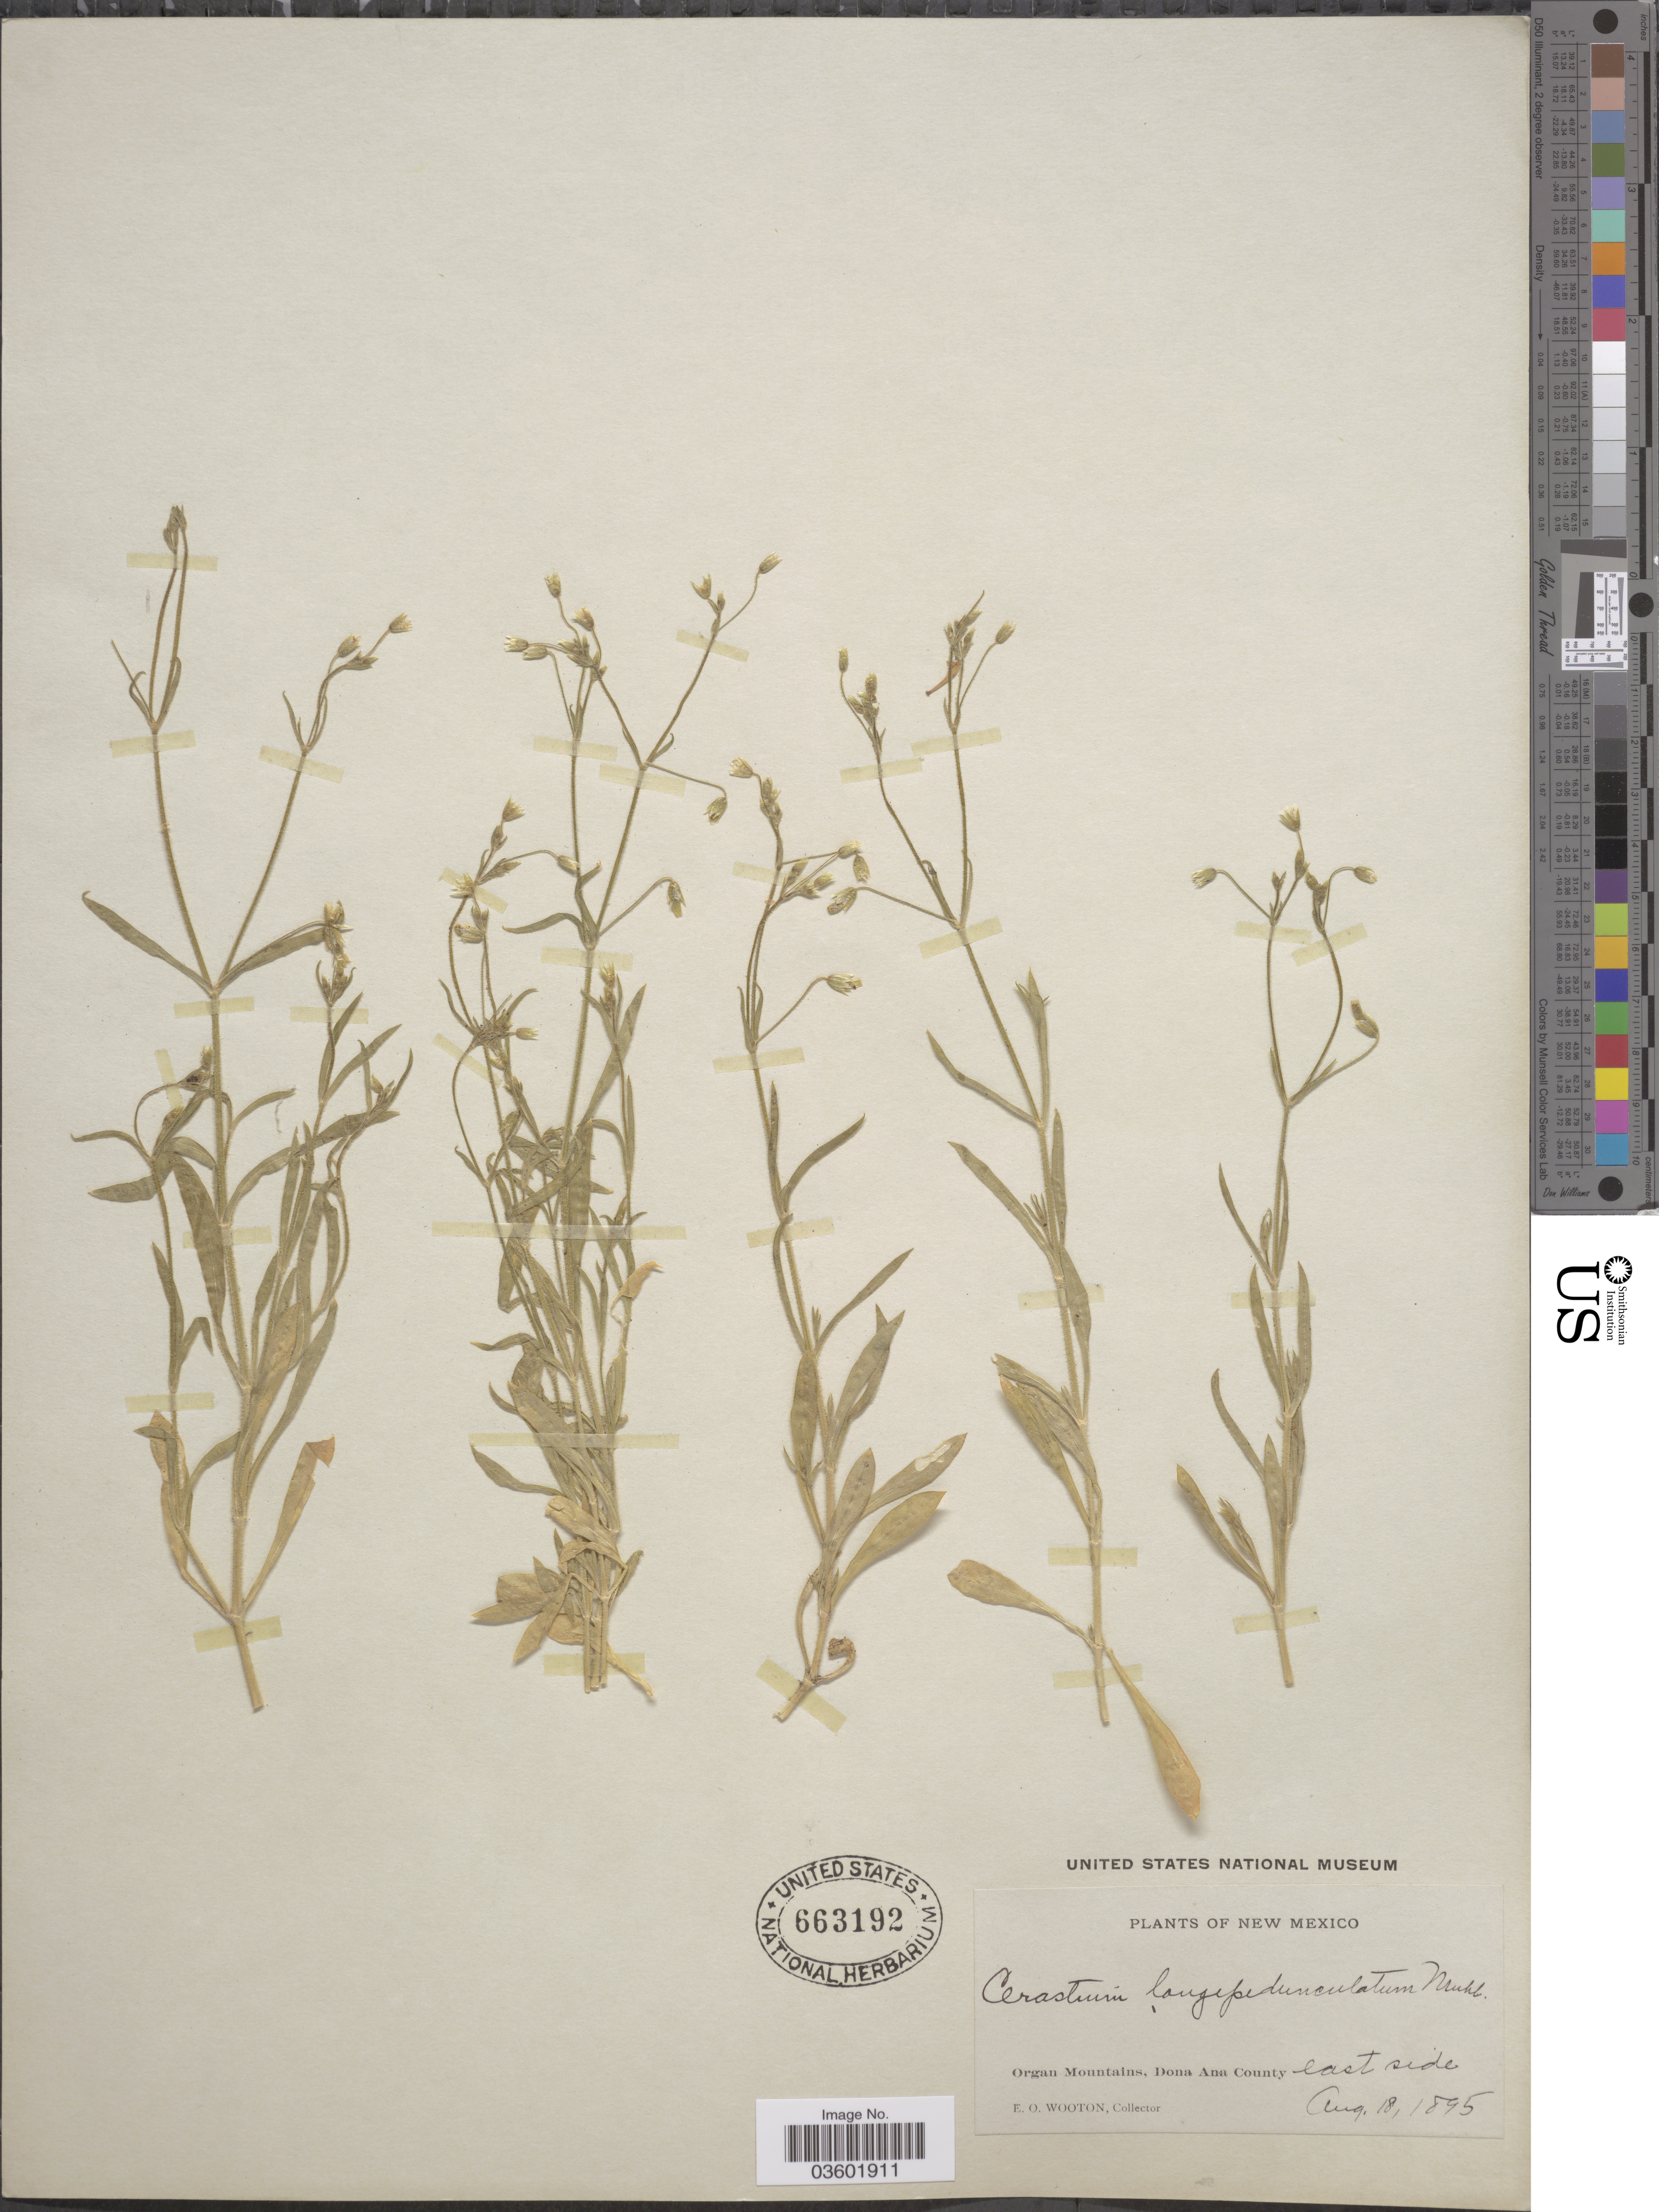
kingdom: Plantae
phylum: Tracheophyta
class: Magnoliopsida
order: Caryophyllales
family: Caryophyllaceae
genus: Cerastium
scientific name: Cerastium nutans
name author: Raf.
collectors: E. O. Wooton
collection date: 1895-08-18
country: United States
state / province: New Mexico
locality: Organ Mountains, Dona Ana County. East side.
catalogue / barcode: US 663192